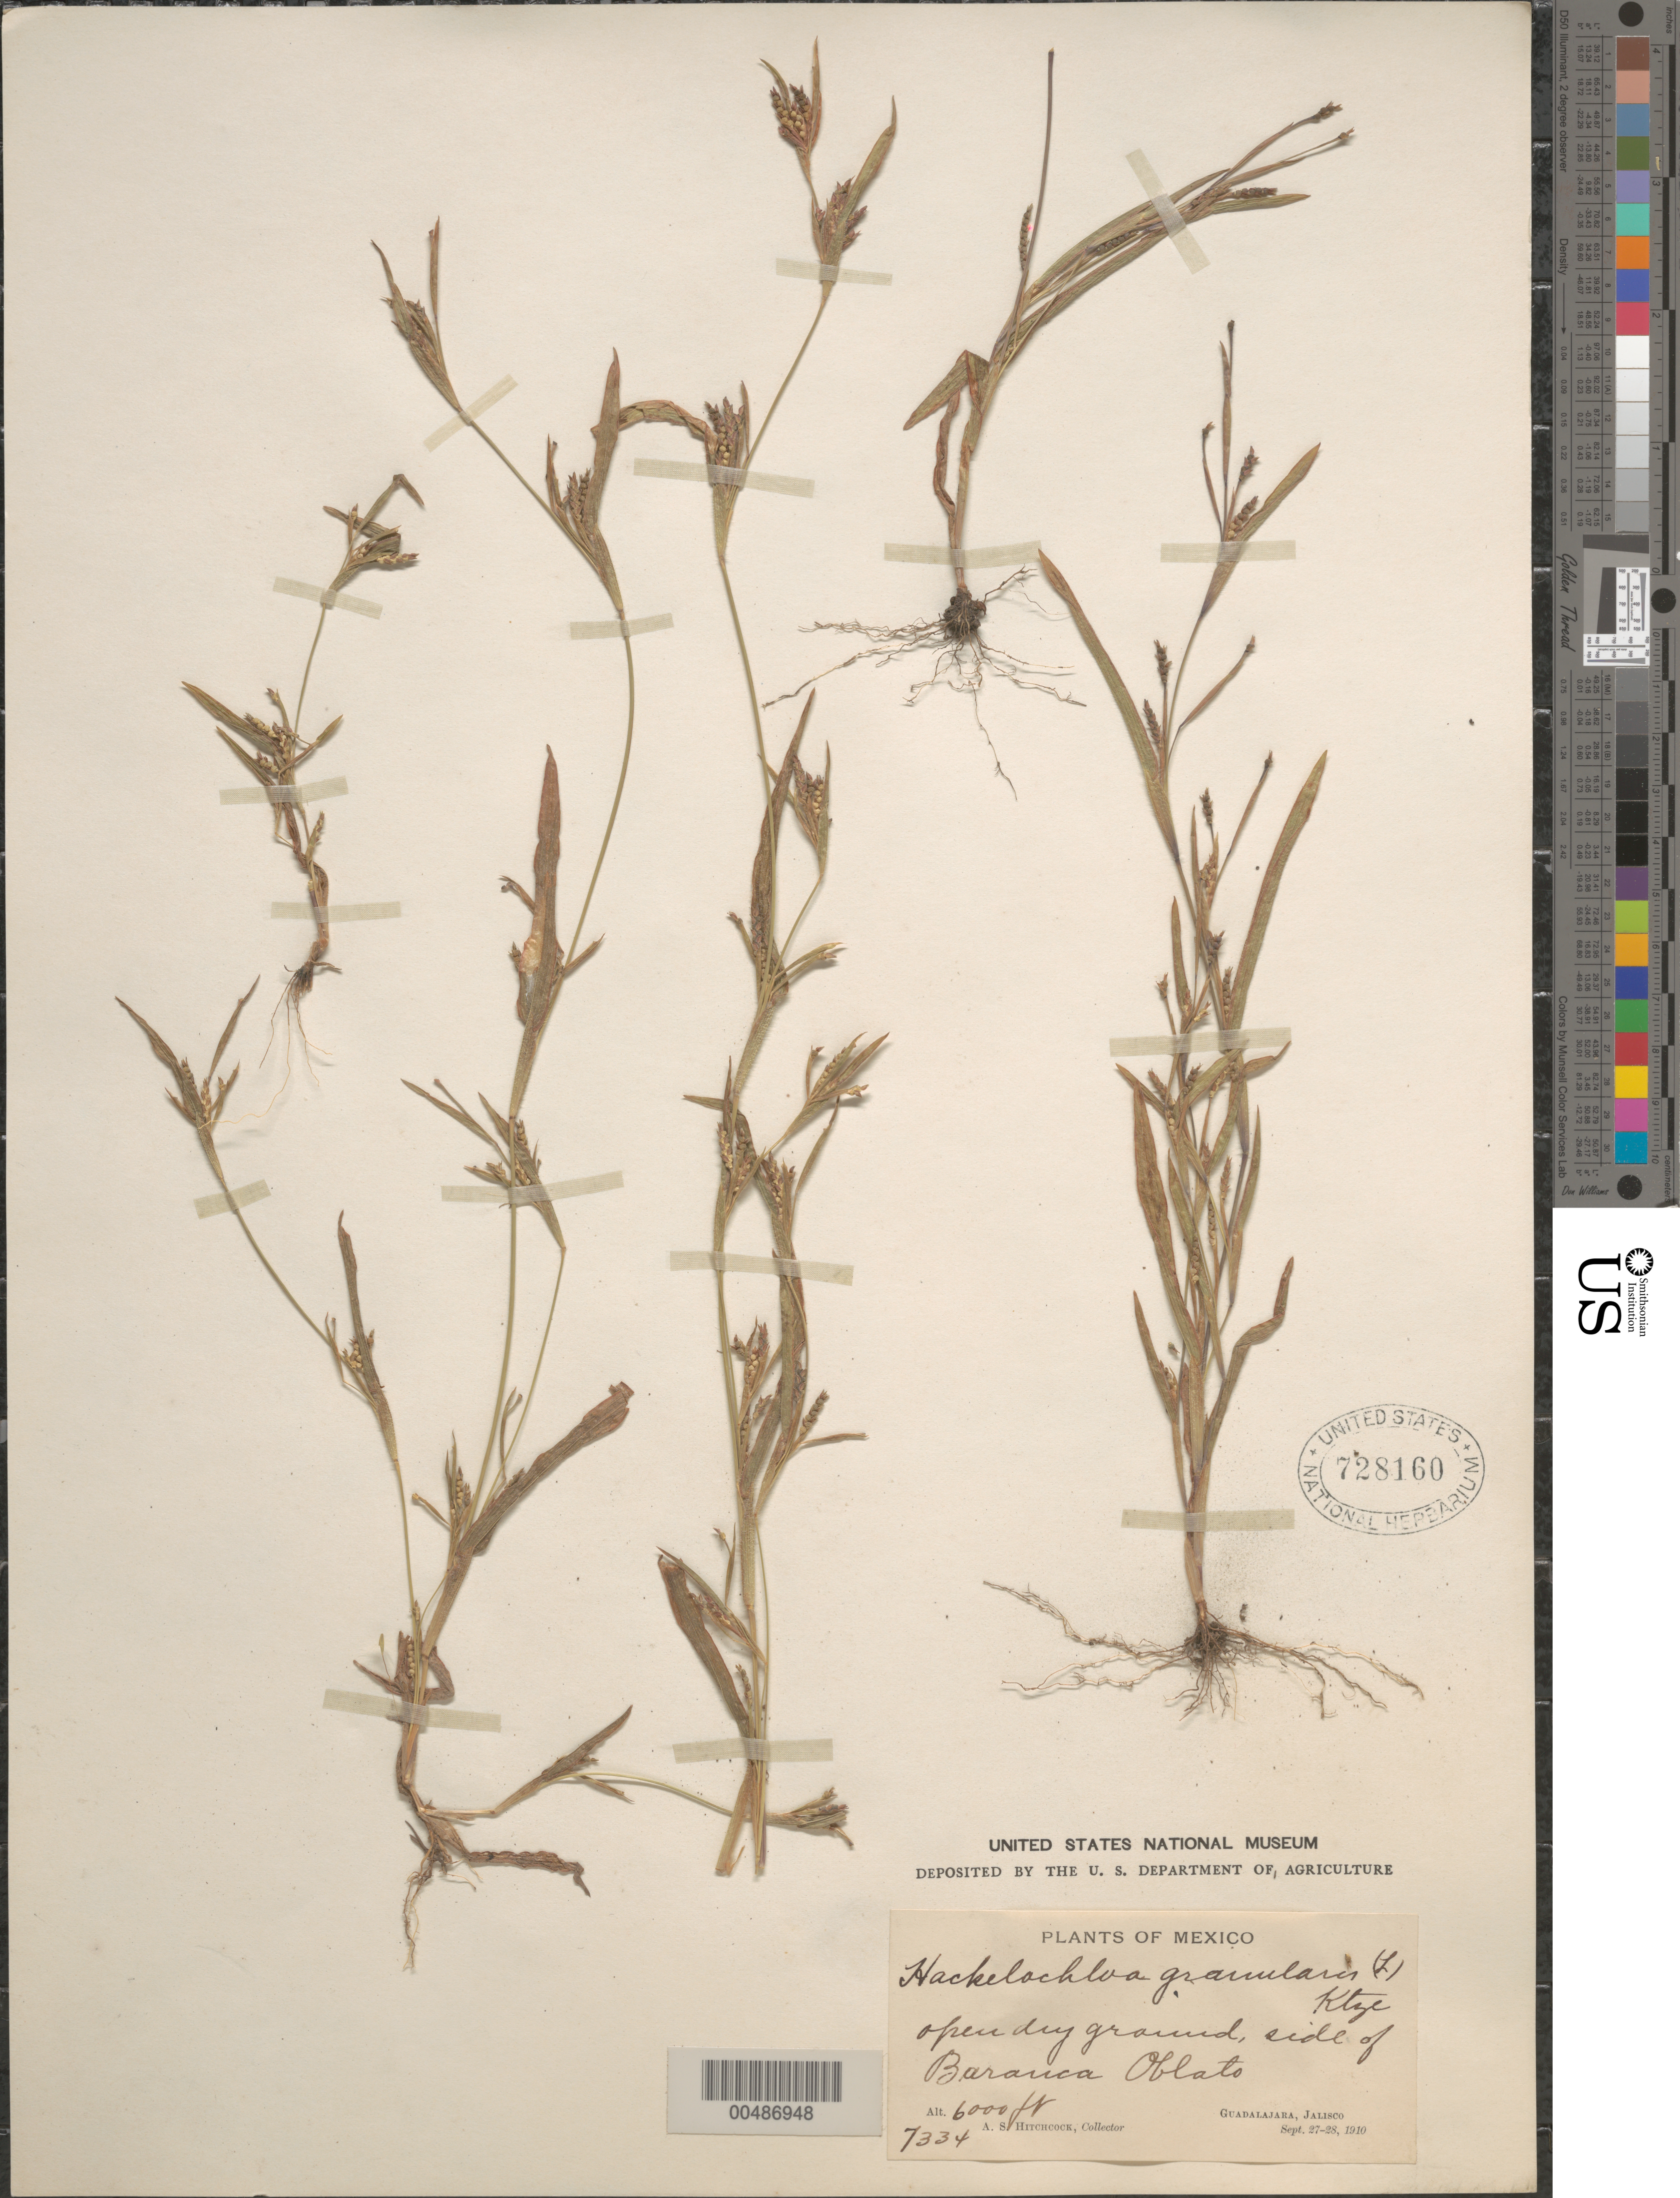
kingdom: Plantae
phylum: Tracheophyta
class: Liliopsida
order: Poales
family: Poaceae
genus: Hackelochloa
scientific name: Hackelochloa granularis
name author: (L.) Kuntze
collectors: A. S. Hitchcock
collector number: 7334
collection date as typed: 27 Sep 1910 to 28 Sep 1910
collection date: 1910-09-27/1910-09-28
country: Mexico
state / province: Jalisco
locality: Guadalajara, side of Baranca Oblato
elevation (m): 1829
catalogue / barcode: US 728160